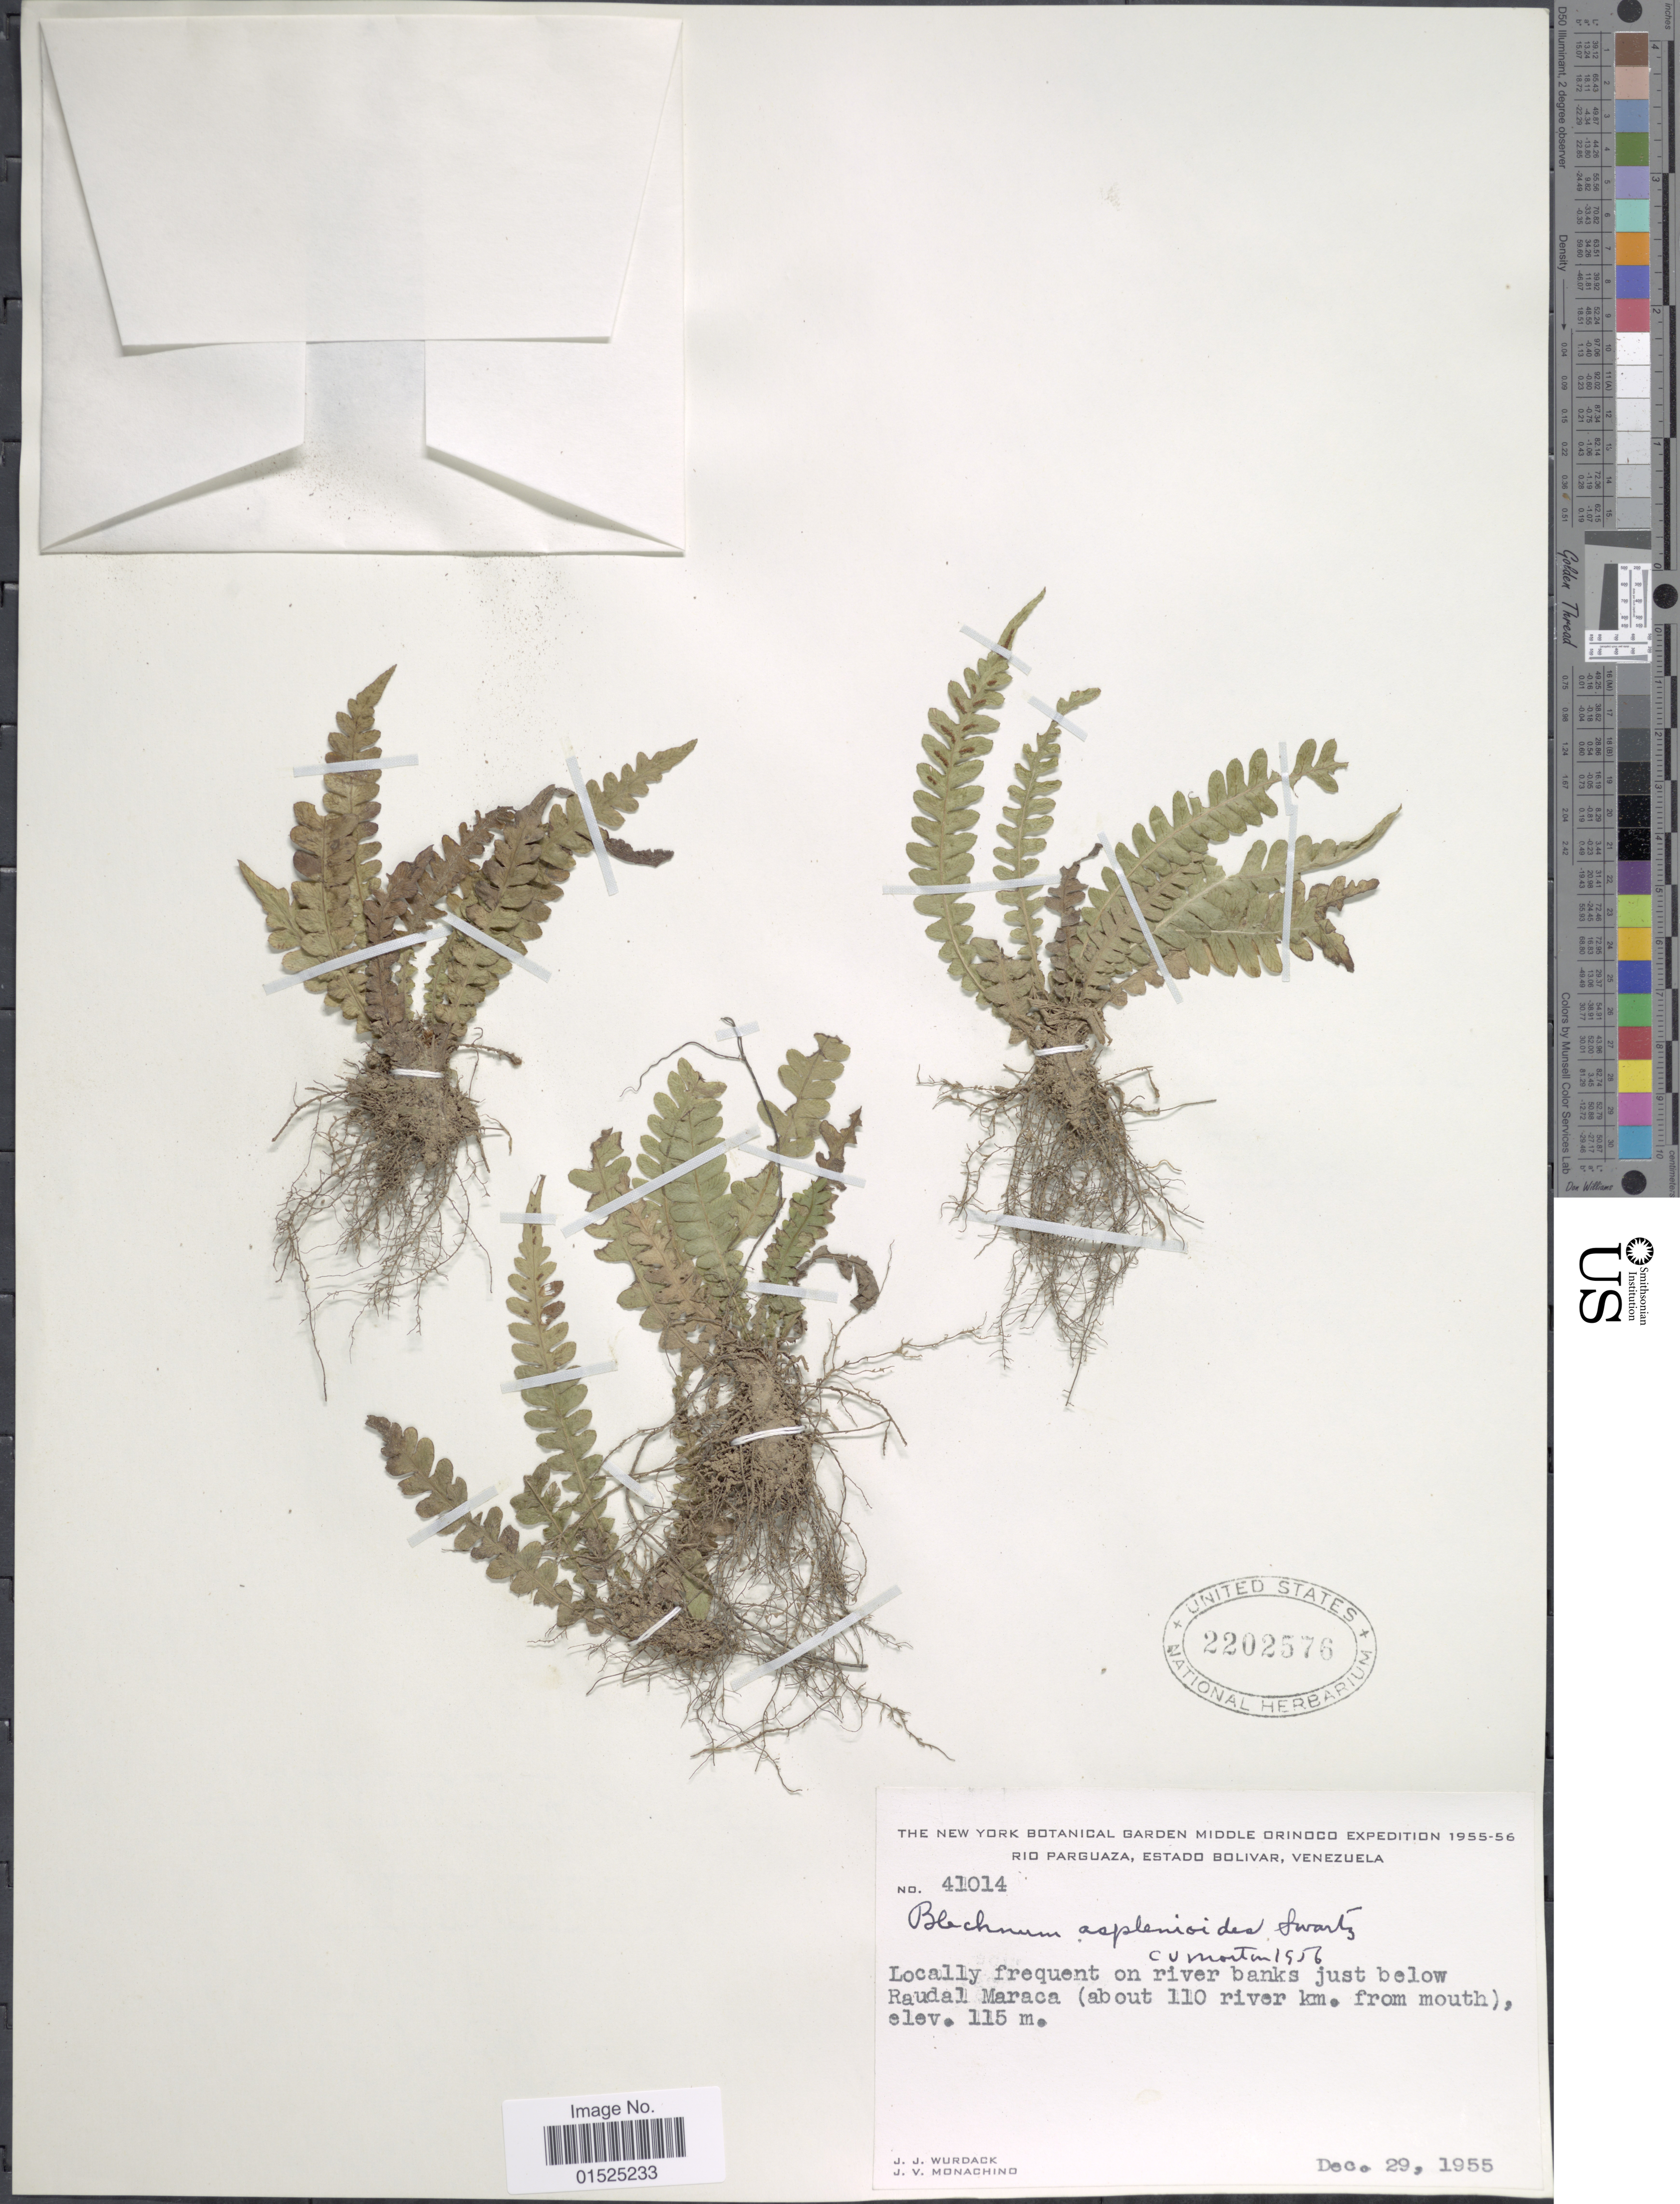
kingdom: Plantae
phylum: Tracheophyta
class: Polypodiopsida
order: Polypodiales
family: Blechnaceae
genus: Blechnum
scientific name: Blechnum asplenioides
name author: Sw.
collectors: J. J. Wurdack & J. V. Monachino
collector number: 41014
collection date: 1955-12-29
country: Venezuela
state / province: Bolivar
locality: Locally frequent on river banks just below Raudal Maraca( about 110 river km. from mouth). Rio Parguaza.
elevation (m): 115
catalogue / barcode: US 2202576